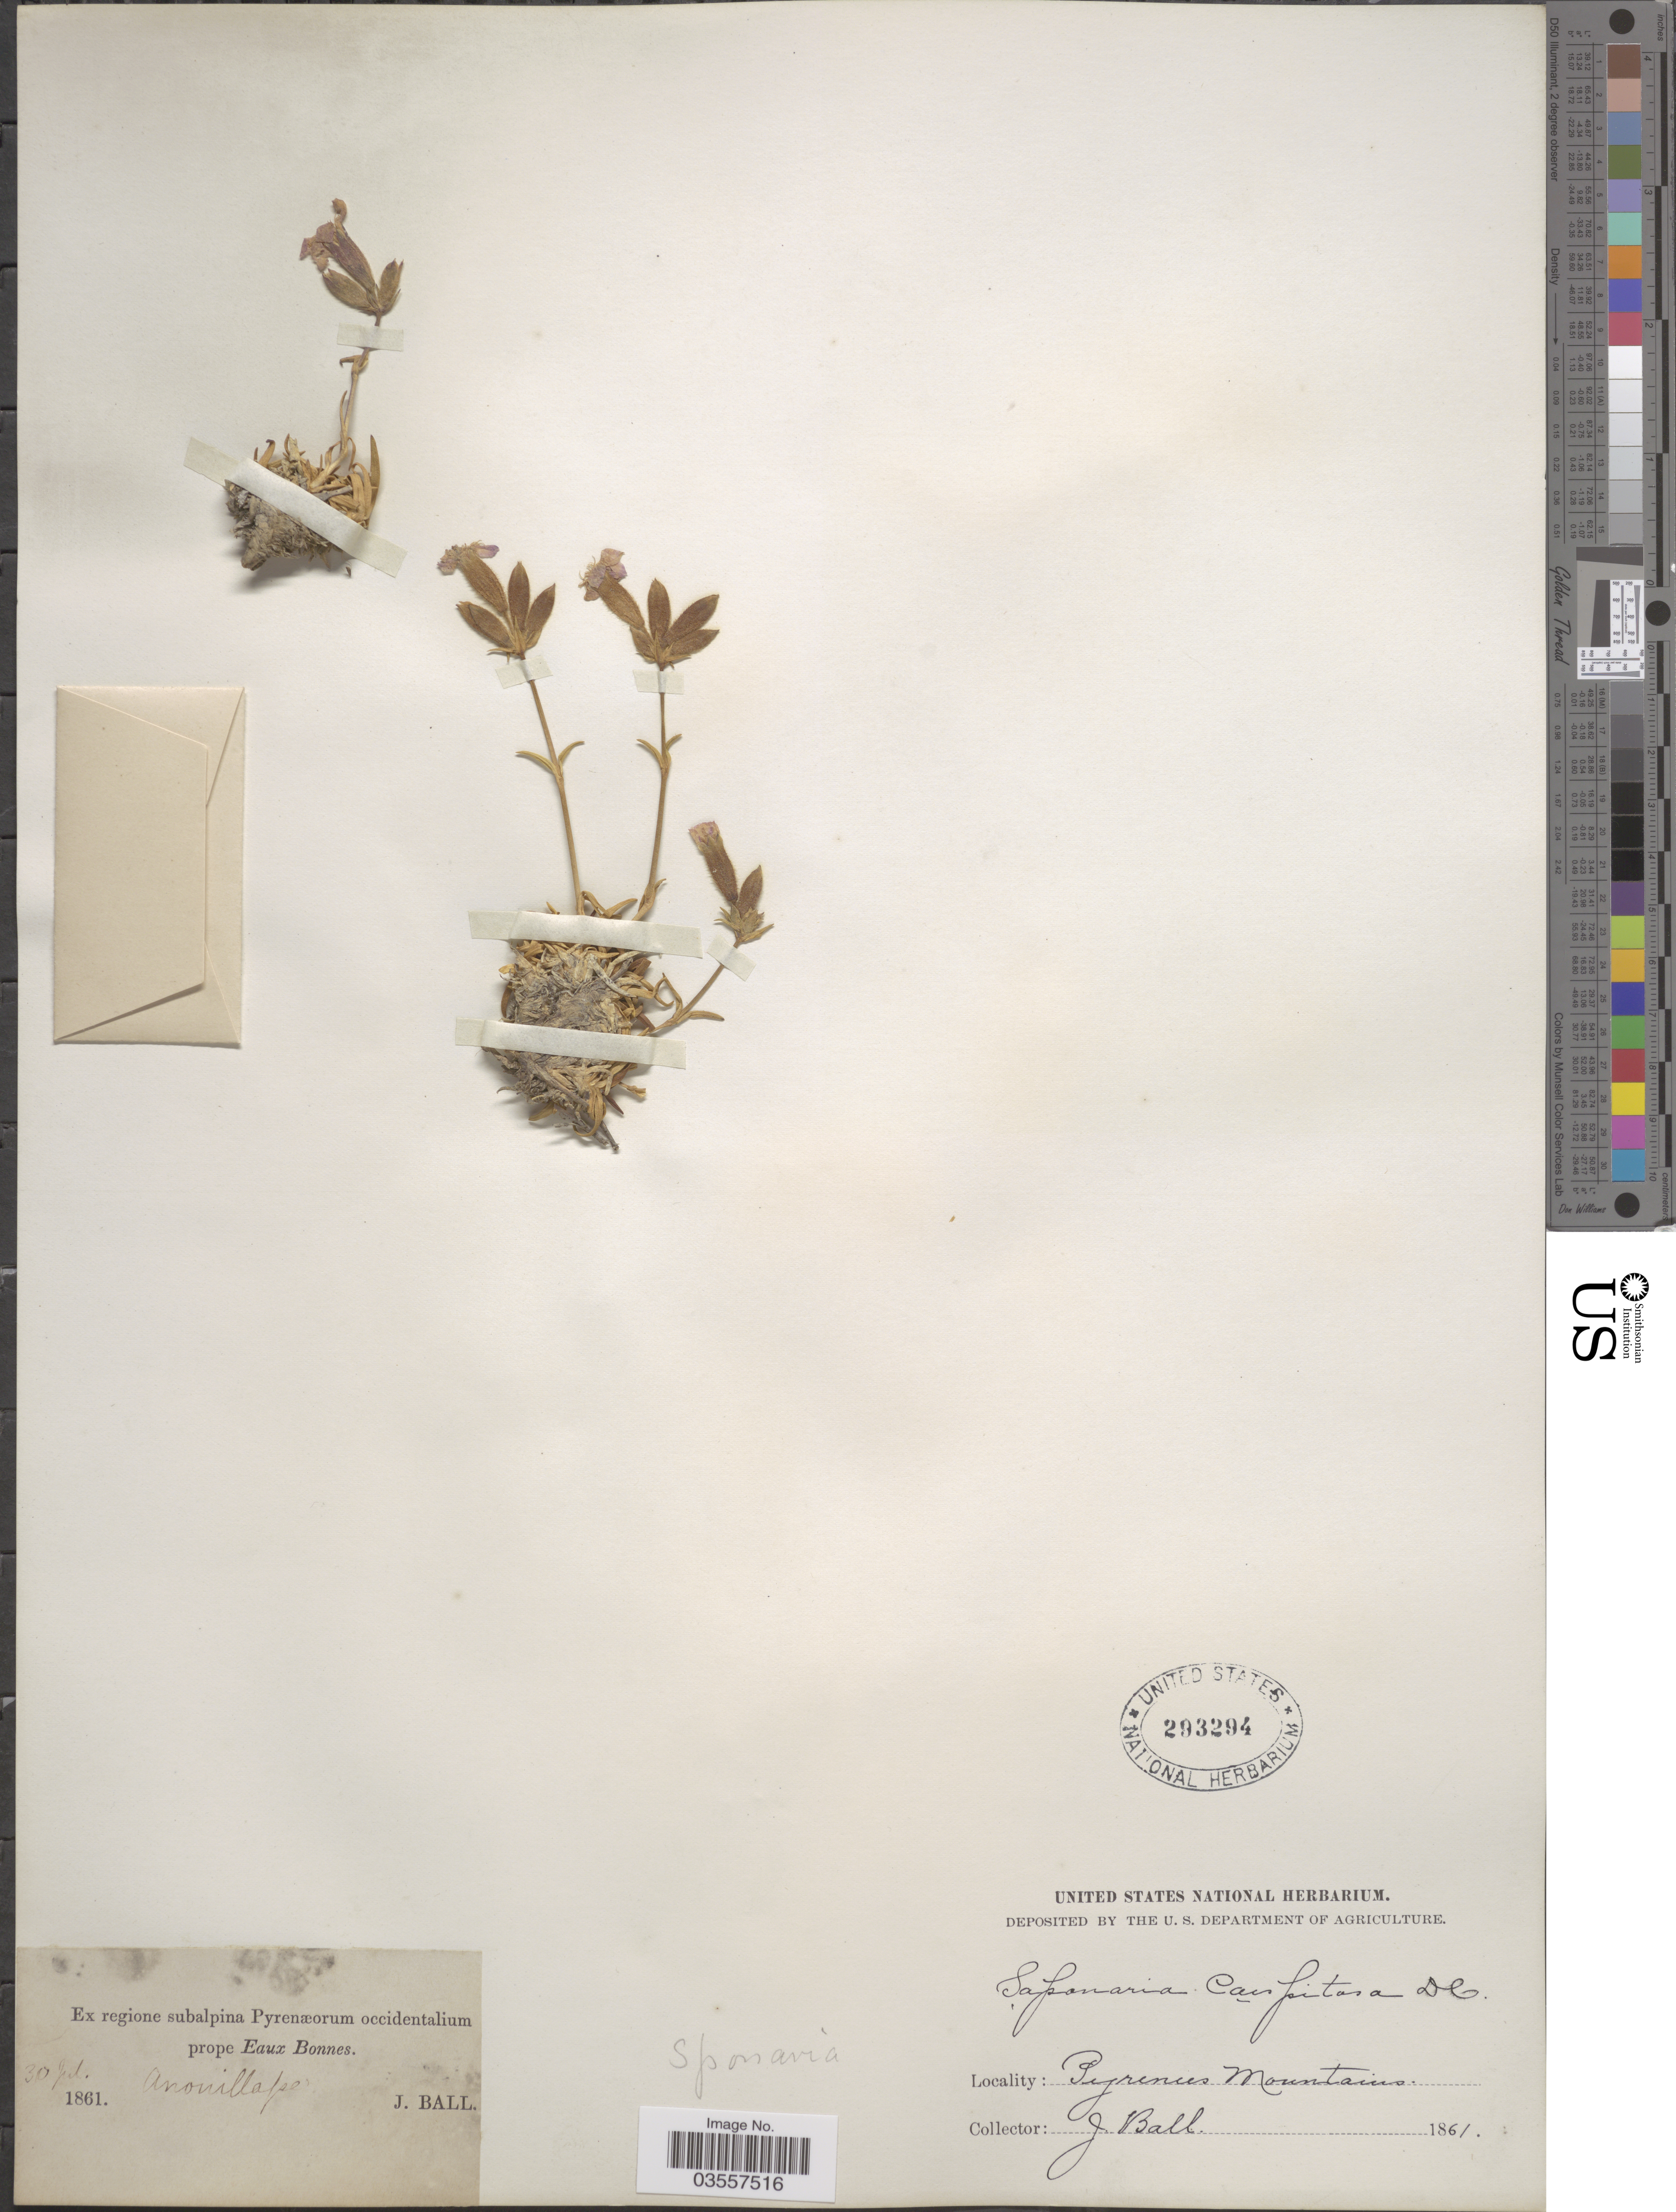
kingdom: Plantae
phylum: Tracheophyta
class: Magnoliopsida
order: Caryophyllales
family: Caryophyllaceae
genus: Saponaria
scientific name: Saponaria caespitosa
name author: DC.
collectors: J. Ball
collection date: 1861-07-30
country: France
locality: Ex regione subalpine Pyrenæorum occidentalium prope Eaux Bonnes. Anouillasse. Pyrenees Mountains.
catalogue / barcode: US 293294